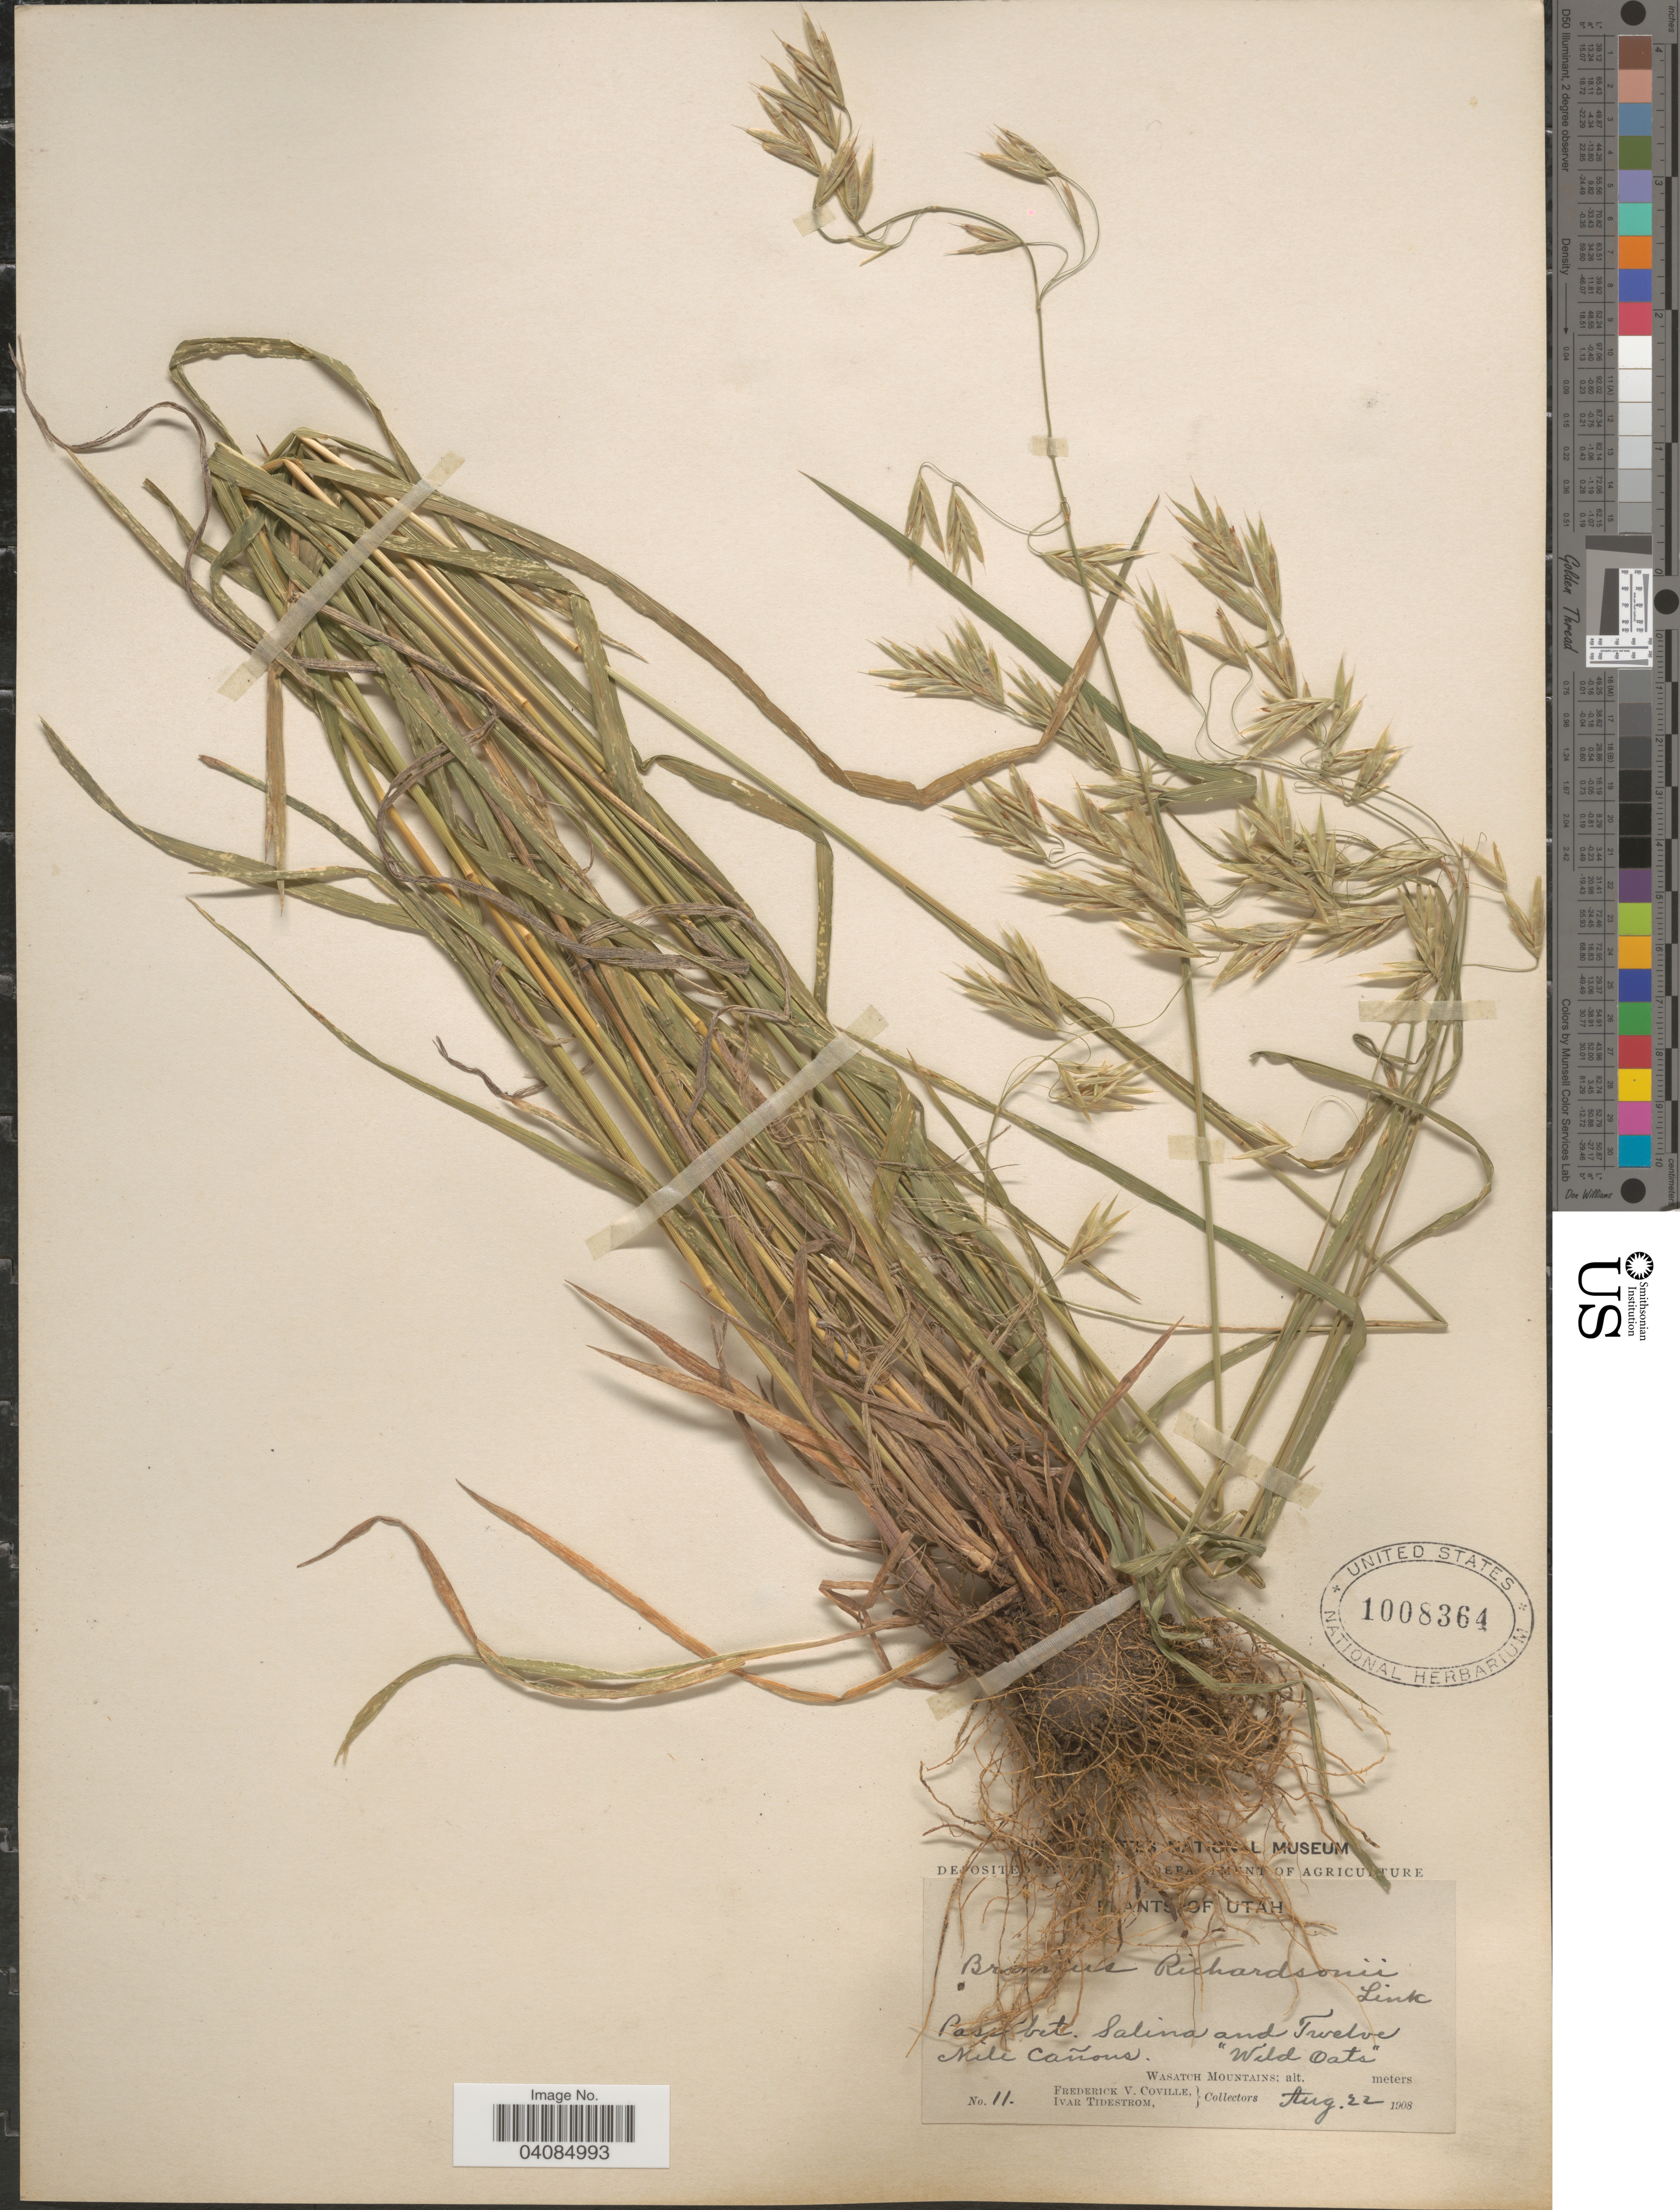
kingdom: Plantae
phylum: Tracheophyta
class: Liliopsida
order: Poales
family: Poaceae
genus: Bromus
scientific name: Bromus racemosus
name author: L.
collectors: F. V. Coville & I. F. Tidestrom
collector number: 11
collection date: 1908-08-22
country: United States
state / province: Utah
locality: Pass bet. Salina and Twelve Mile Cañons. "Wild Oats". Wasatch Mountains.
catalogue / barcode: US 1008364